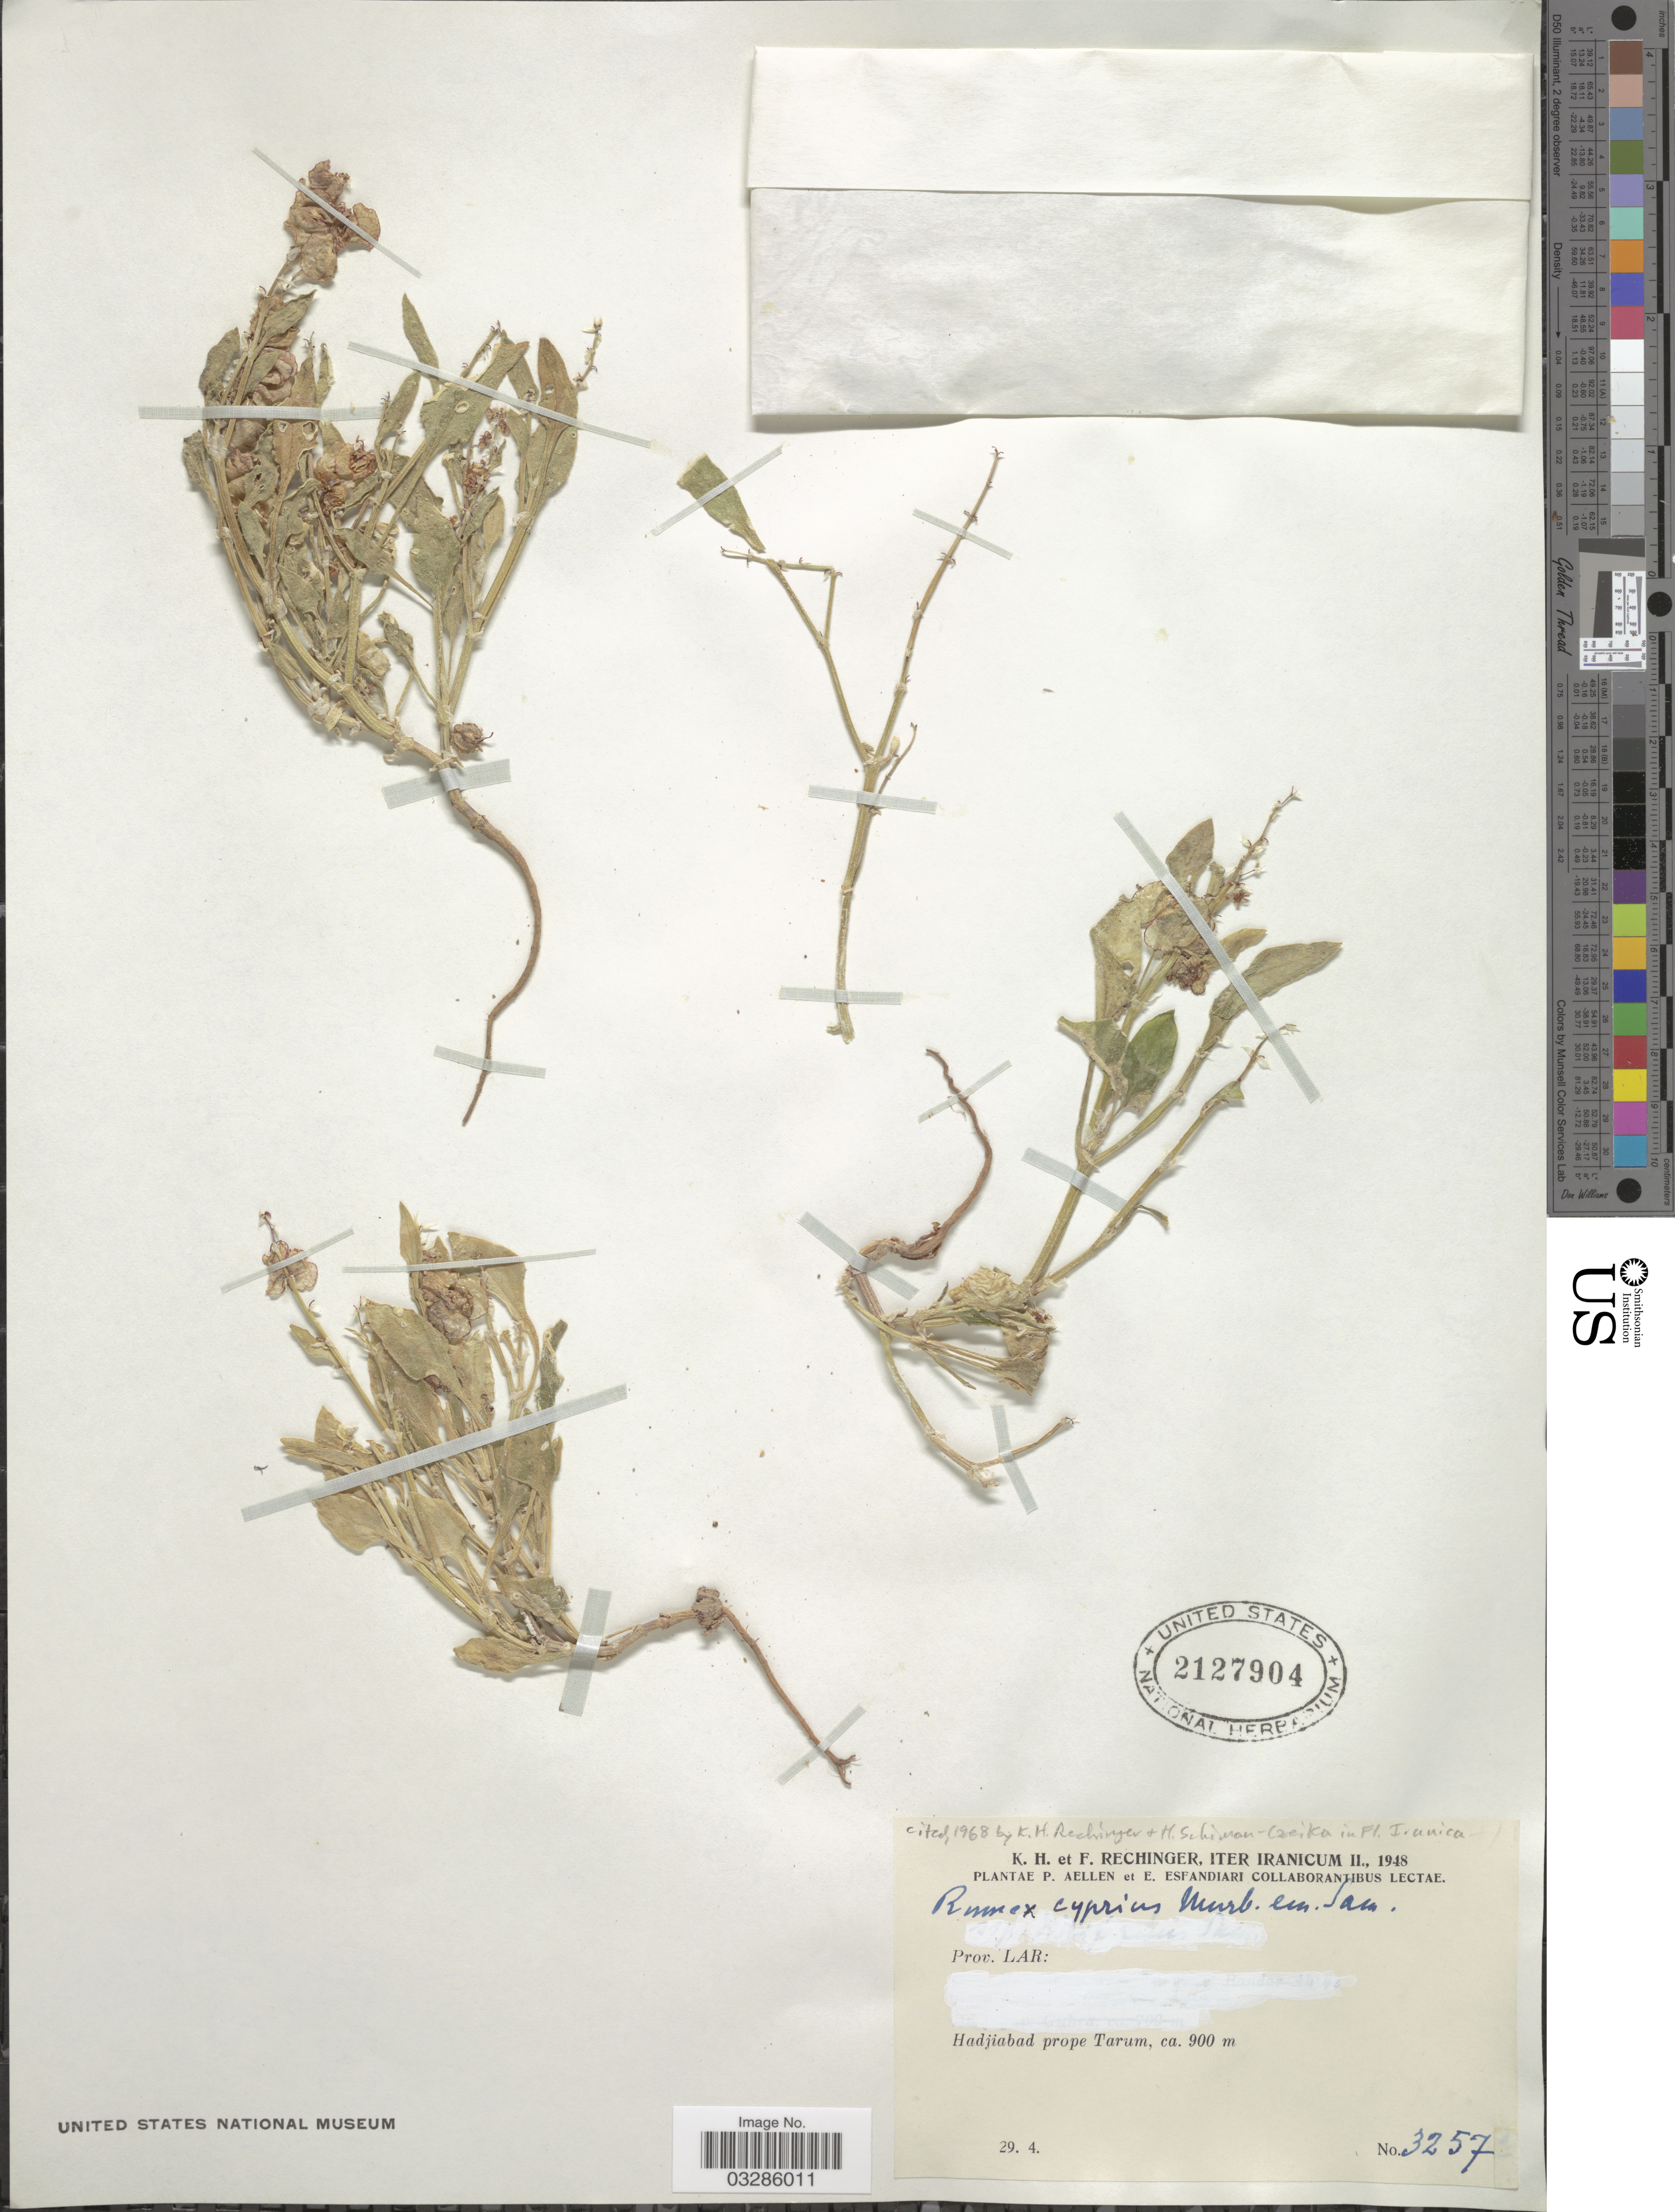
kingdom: Plantae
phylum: Tracheophyta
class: Magnoliopsida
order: Caryophyllales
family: Polygonaceae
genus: Rumex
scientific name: Rumex cyprius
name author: Murb.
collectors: K. H. Rechinger & F. Rechinger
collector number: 3257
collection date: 1948-04-29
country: Iran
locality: Prov. Lar: Hadjiabad prope Tarum.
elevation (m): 900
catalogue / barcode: US 2127904